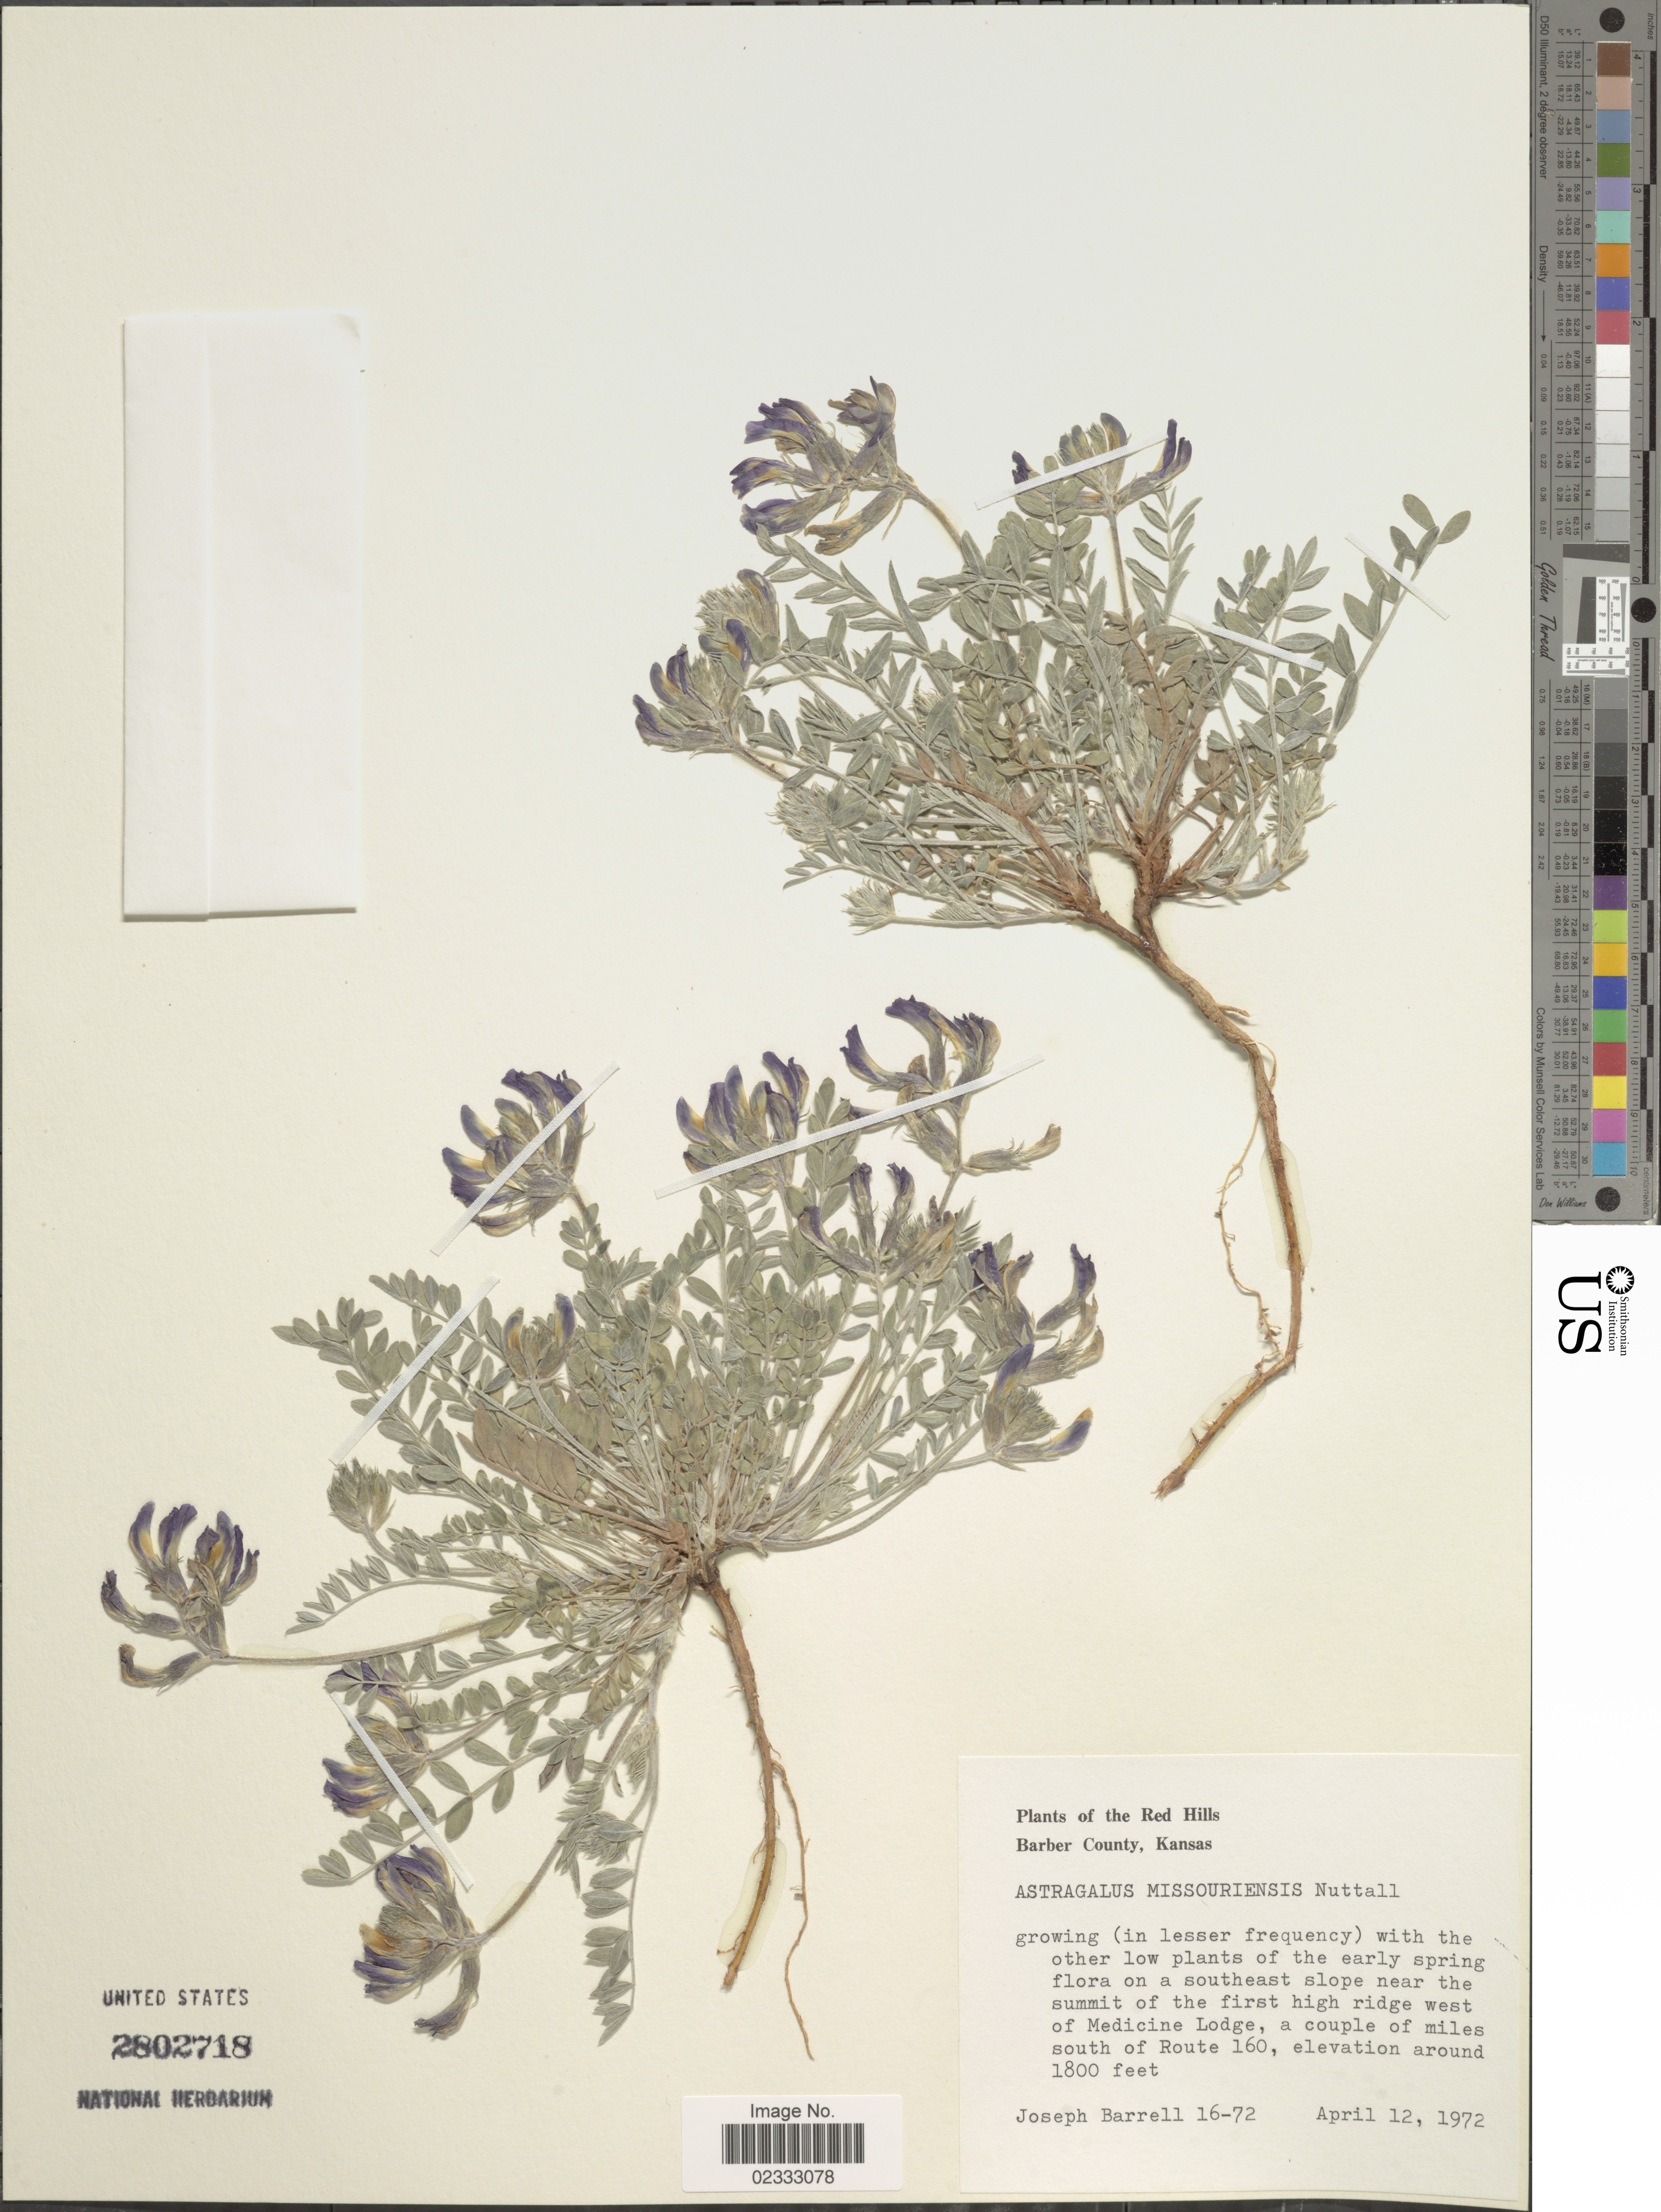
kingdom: Plantae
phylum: Tracheophyta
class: Magnoliopsida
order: Fabales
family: Fabaceae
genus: Astragalus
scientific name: Astragalus missouriensis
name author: Nutt.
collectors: J. Barrell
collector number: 16-72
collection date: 1972-04-12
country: United States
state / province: Kansas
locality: Red Hills. Barber County, Kansas. growing (in lesser frequency) with the other low plants of the early spring flora on a southeast slope near the summit of the first high ridge west of Medicine Lodge, a couple of miles south of Route 160.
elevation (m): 549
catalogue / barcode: US 2802718